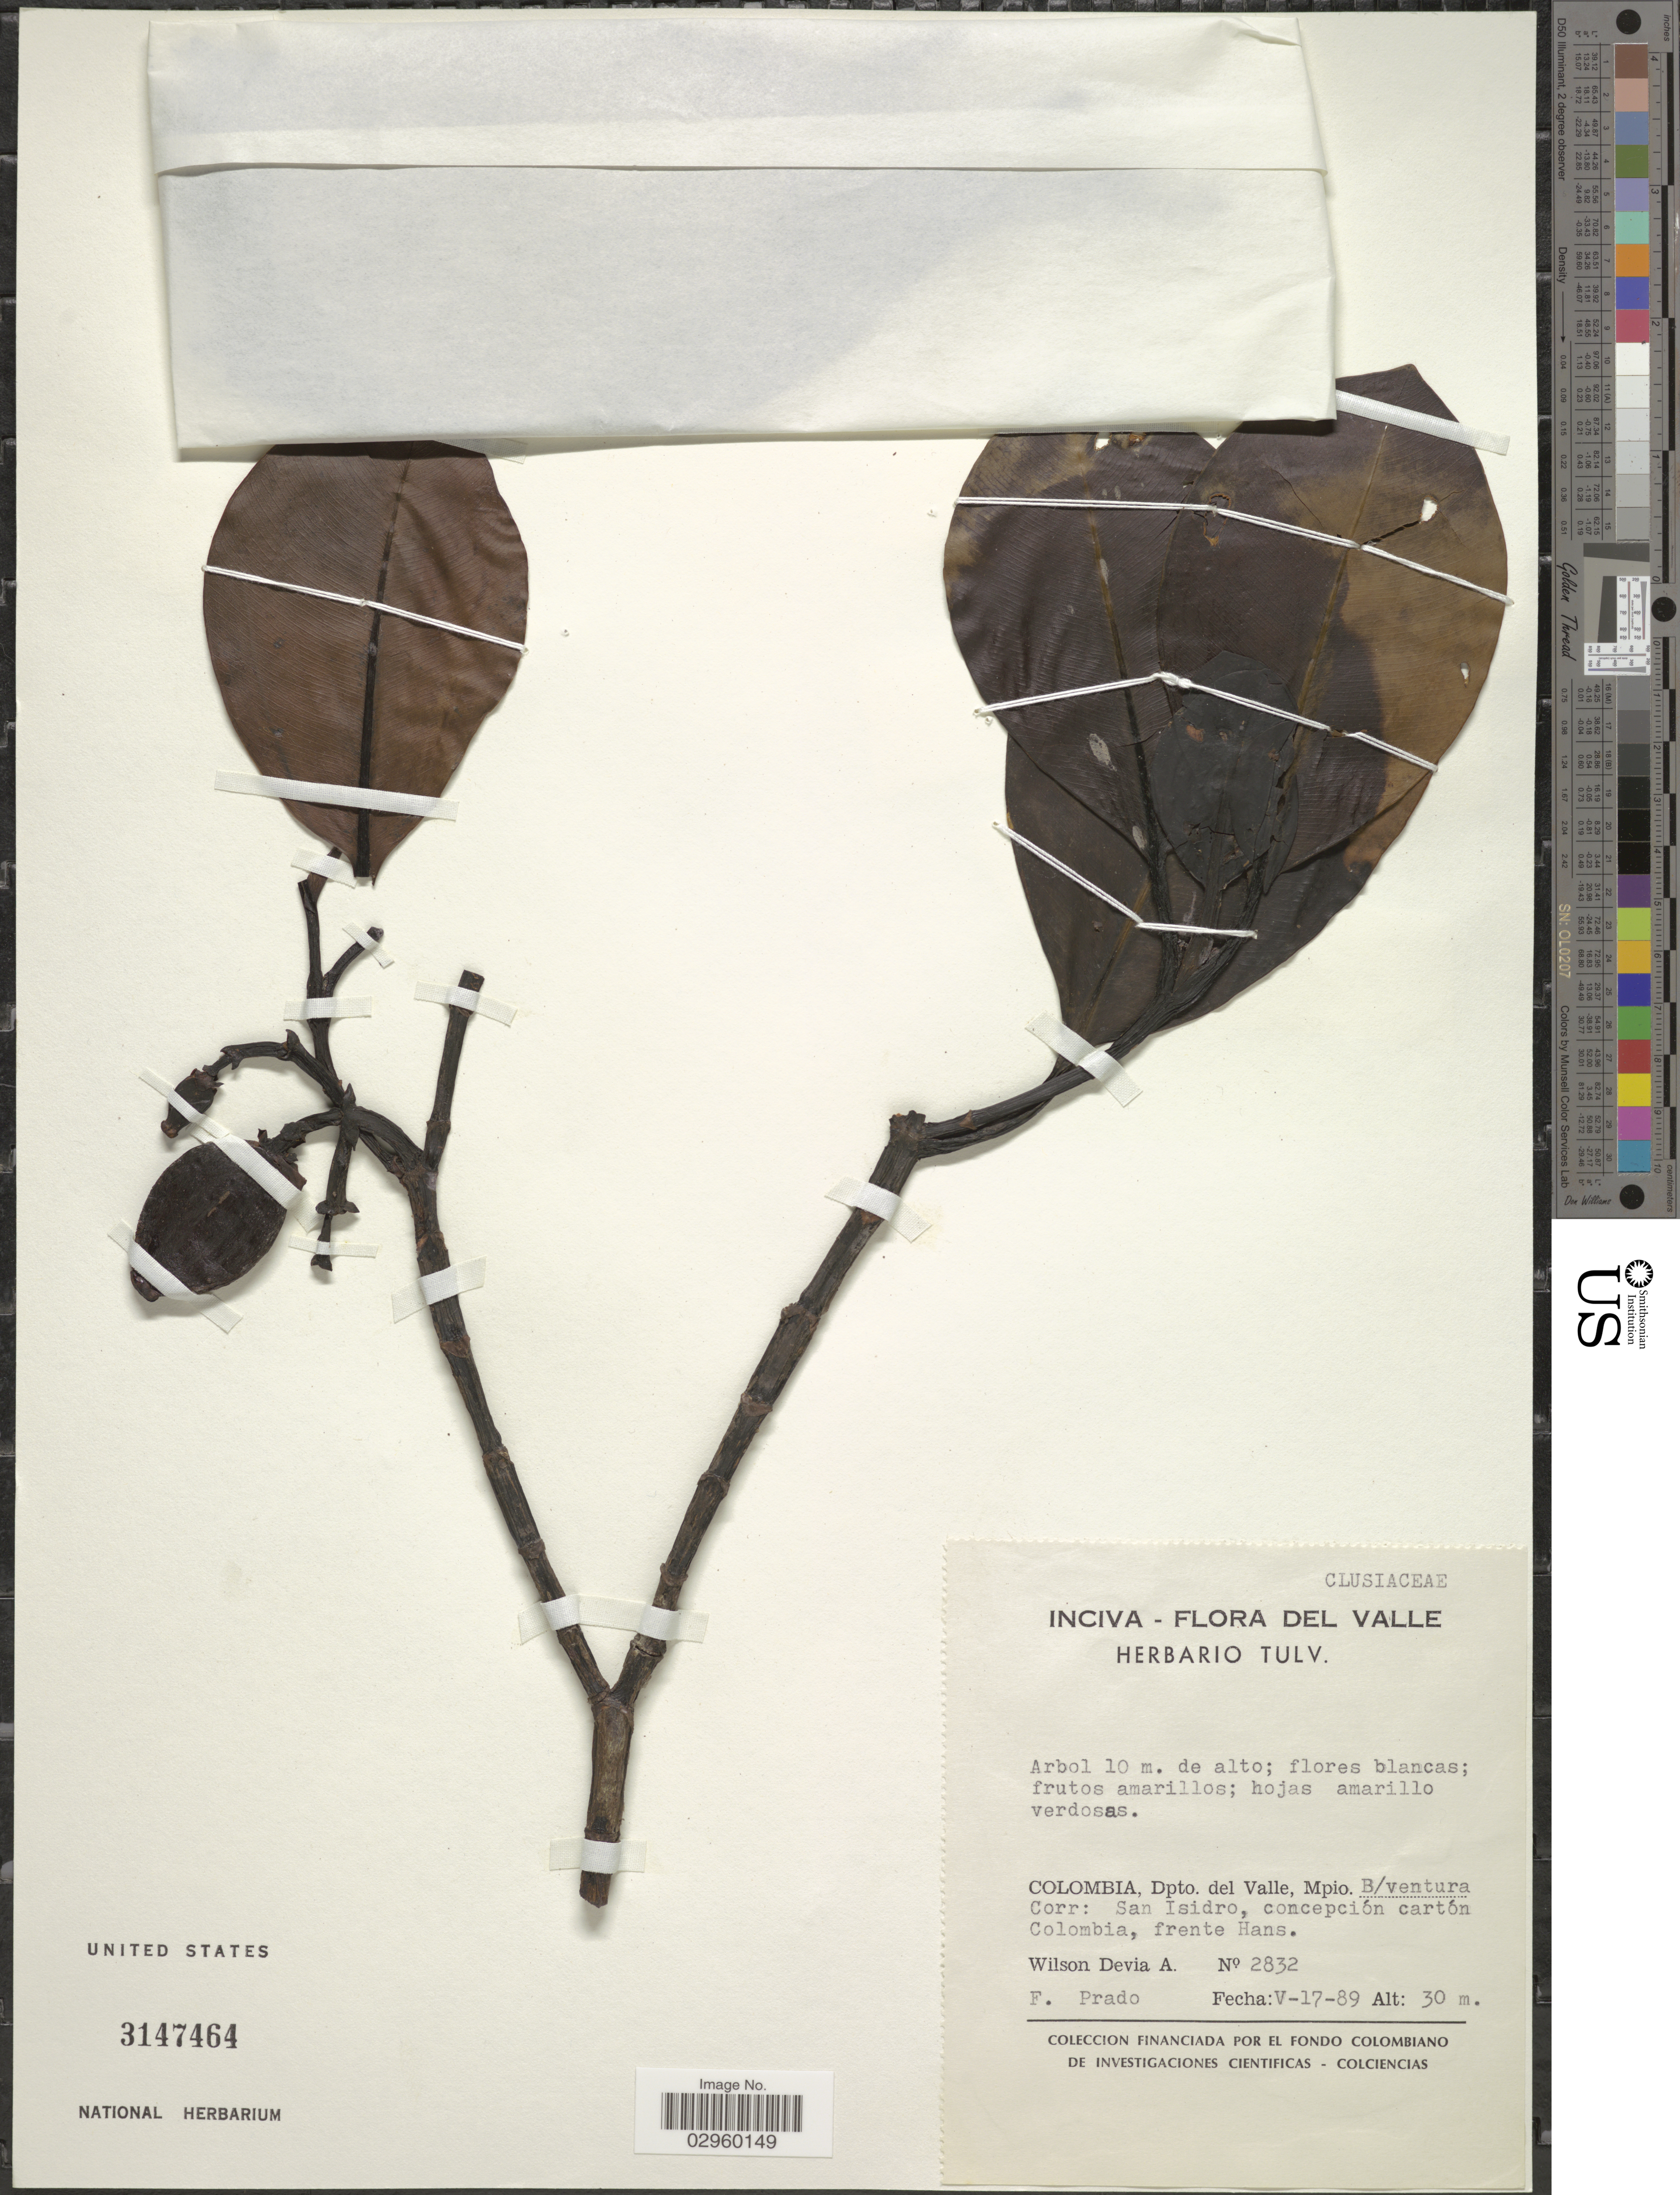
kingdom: Plantae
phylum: Tracheophyta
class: Magnoliopsida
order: Malpighiales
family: Clusiaceae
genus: Clusia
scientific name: Clusia sp.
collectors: W. Devia A. & F. Prado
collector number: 2832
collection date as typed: Transcribed d/m/y: 17/5/89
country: Colombia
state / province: Valle del Cauca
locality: Dpto. del Valle, Mpio. B/ventura, Corr: San Isidro, concepción cartón Colombia, frente Hans.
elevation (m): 30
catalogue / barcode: US 3147464